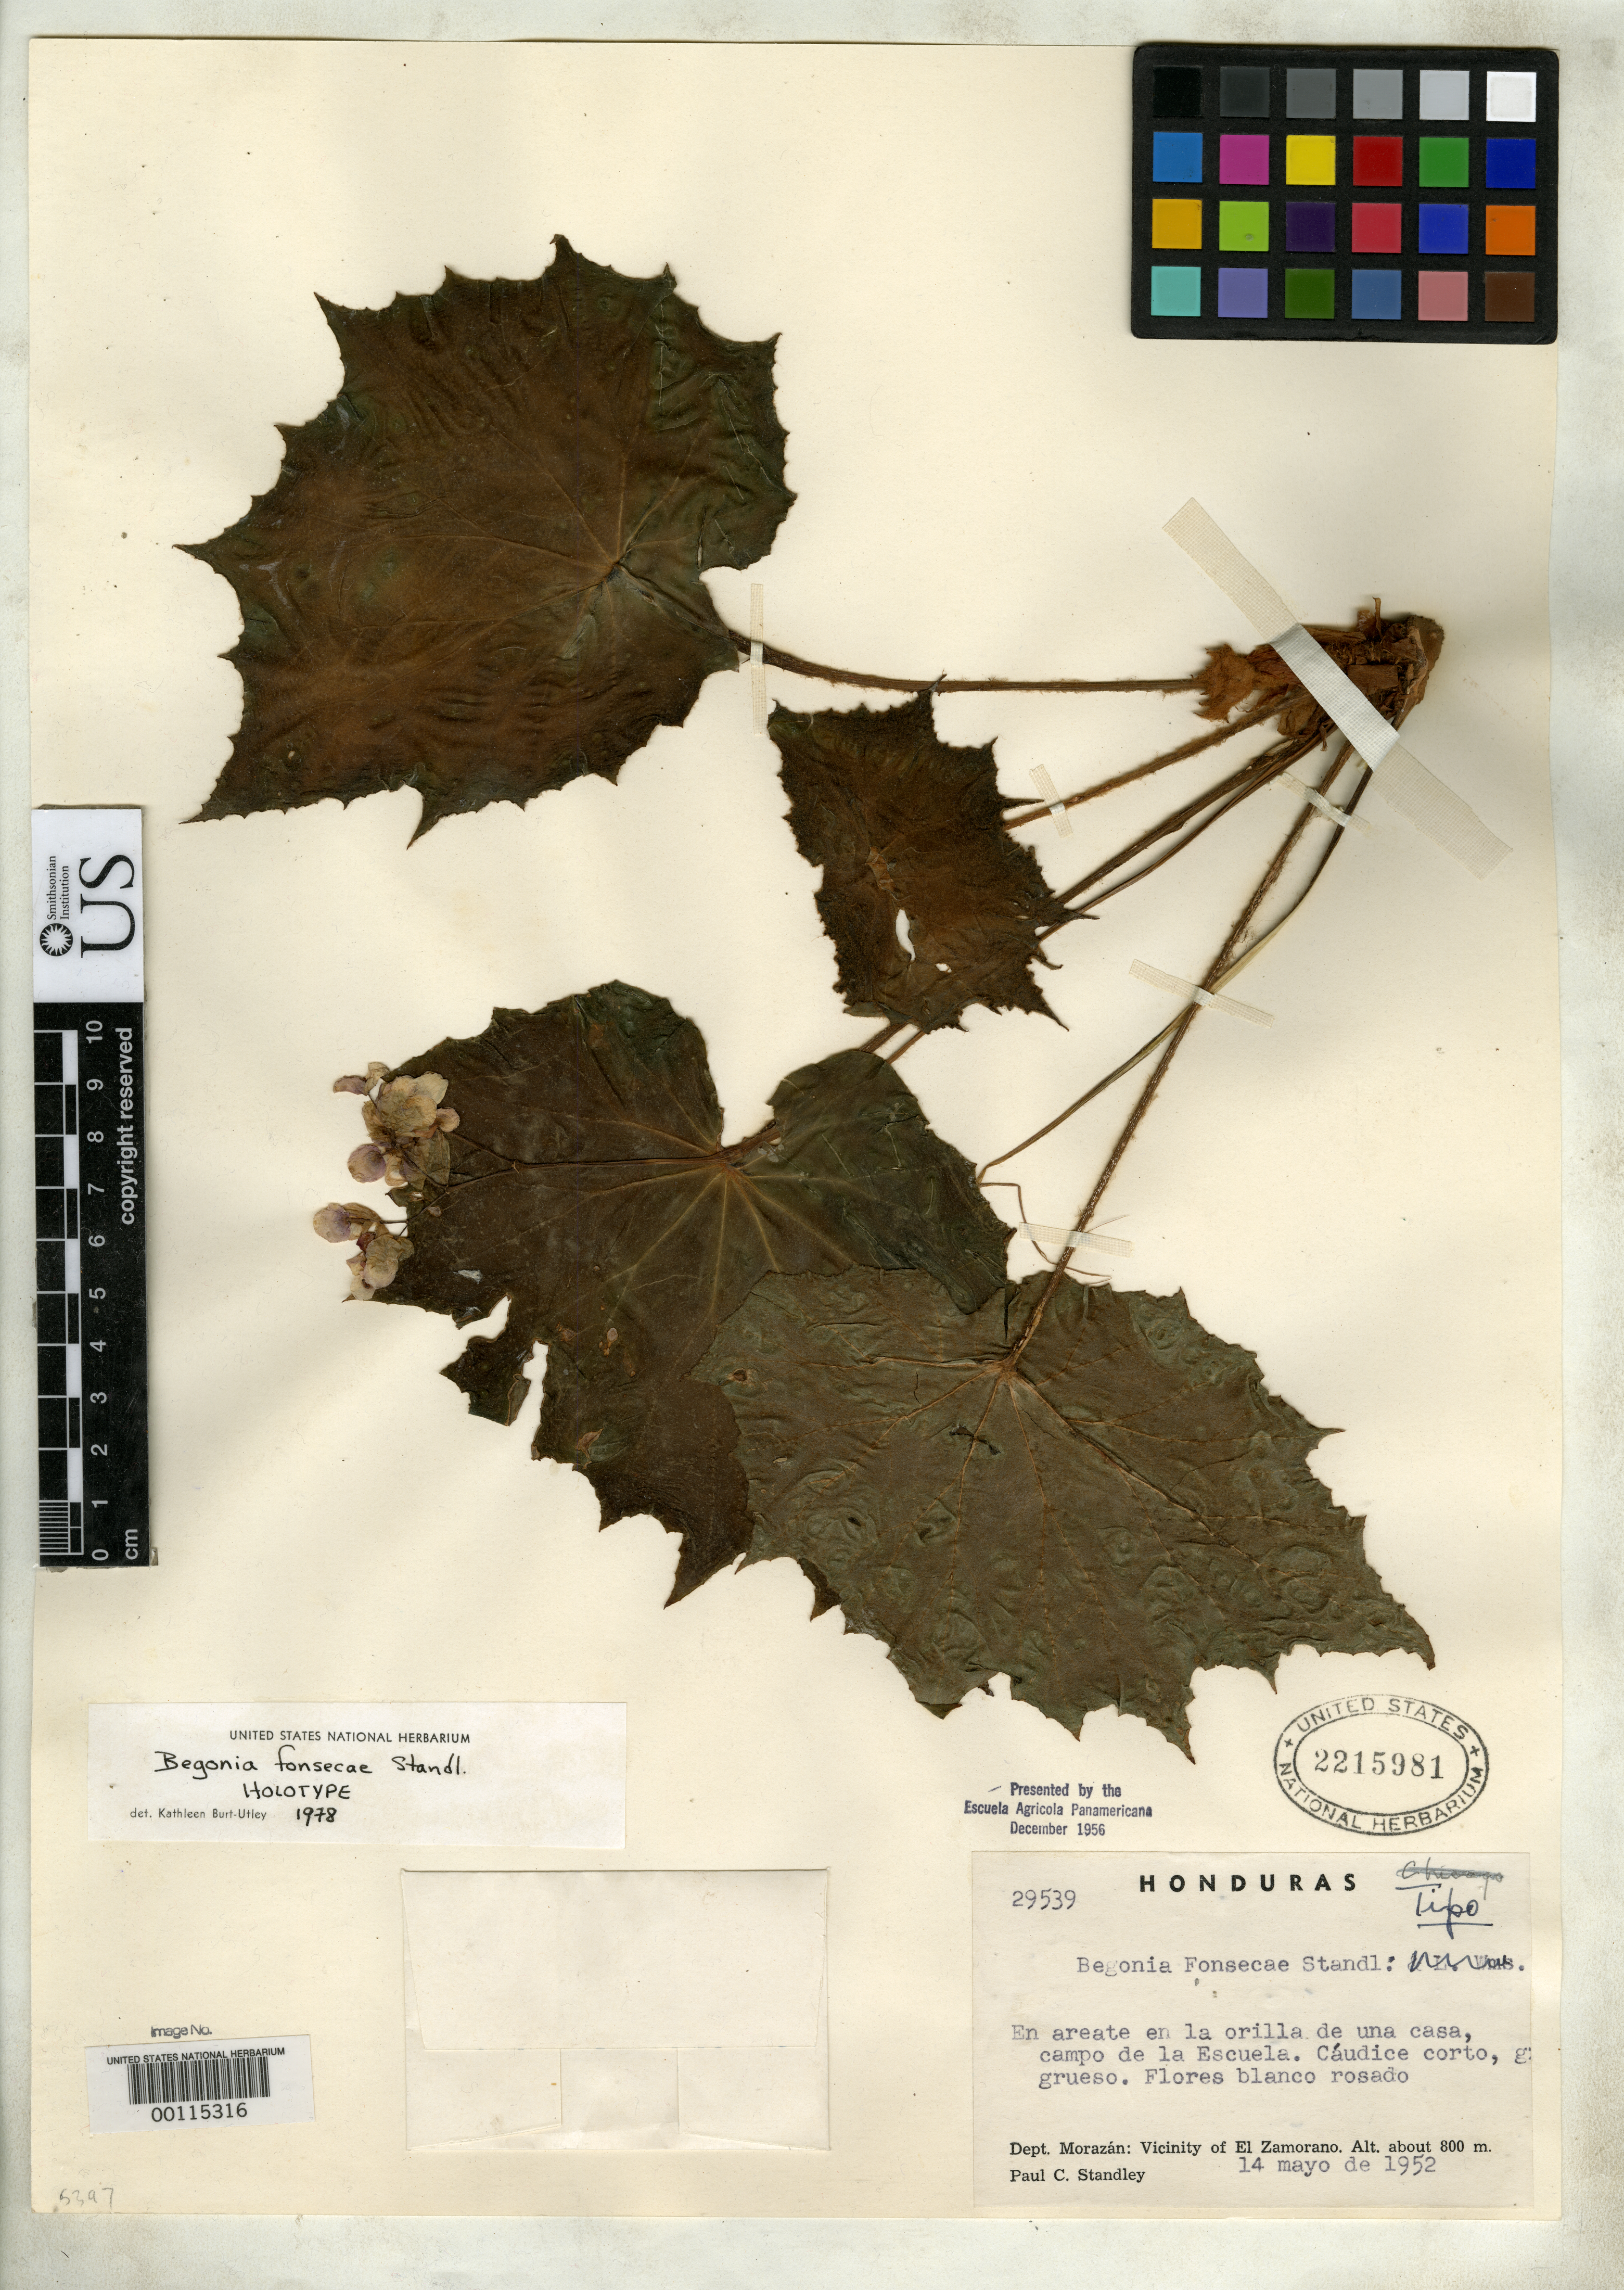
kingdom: Plantae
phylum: Tracheophyta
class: Magnoliopsida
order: Cucurbitales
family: Begoniaceae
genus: Begonia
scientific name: Begonia fonsecae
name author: Standl.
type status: Holotype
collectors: P. C. Standley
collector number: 29539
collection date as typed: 14 May 1952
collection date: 1952-05-14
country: Honduras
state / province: Fco. Morazán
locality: Campo de La Escuela Agricola Pan Americana, El Zamorano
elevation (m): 800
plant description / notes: "Presented by the Escuela Agricola Panamericana December 1956." Holotype, transferred from EAP to US (see Dorr et al. 2009, Taxon 58: 993-1001).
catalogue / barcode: US 2215981